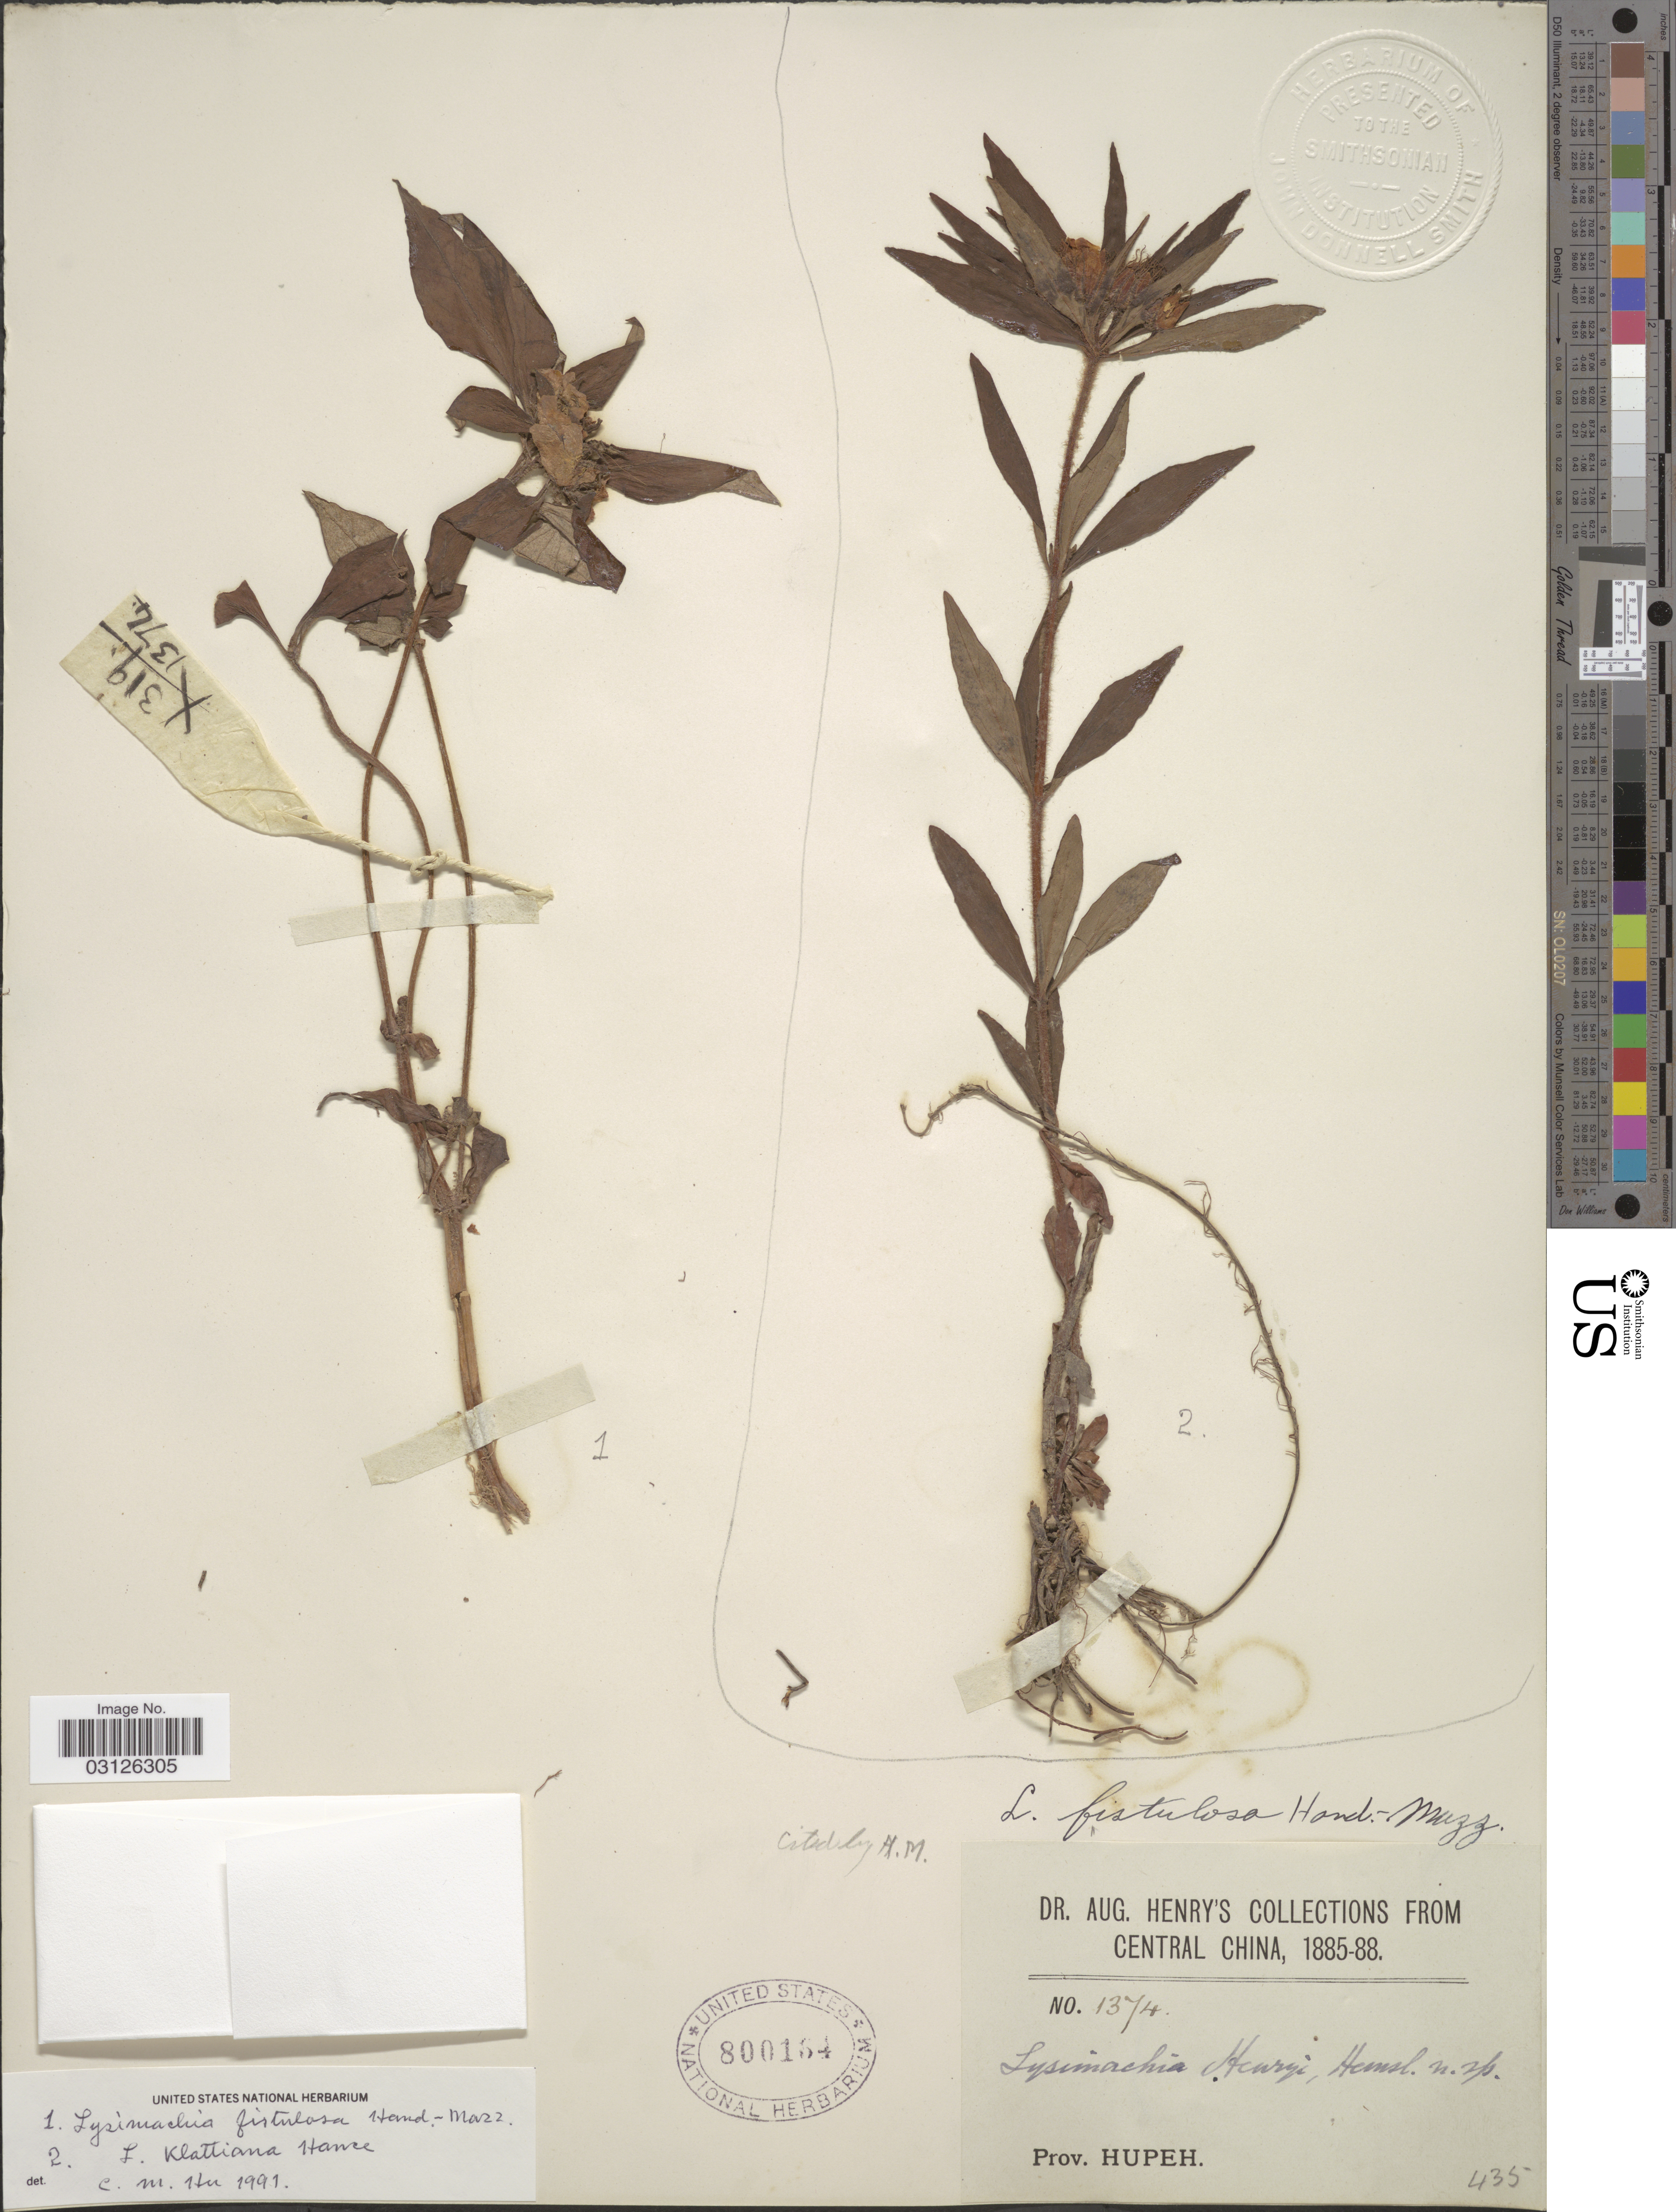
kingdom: Plantae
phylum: Tracheophyta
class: Magnoliopsida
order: Ericales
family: Primulaceae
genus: Lysimachia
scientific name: Lysimachia fistulosa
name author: Hand.-Mazz.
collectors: A. Henry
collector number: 1374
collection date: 1885/1888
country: China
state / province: Hubei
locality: Central China. Prov. Hupeh.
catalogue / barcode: US 800164